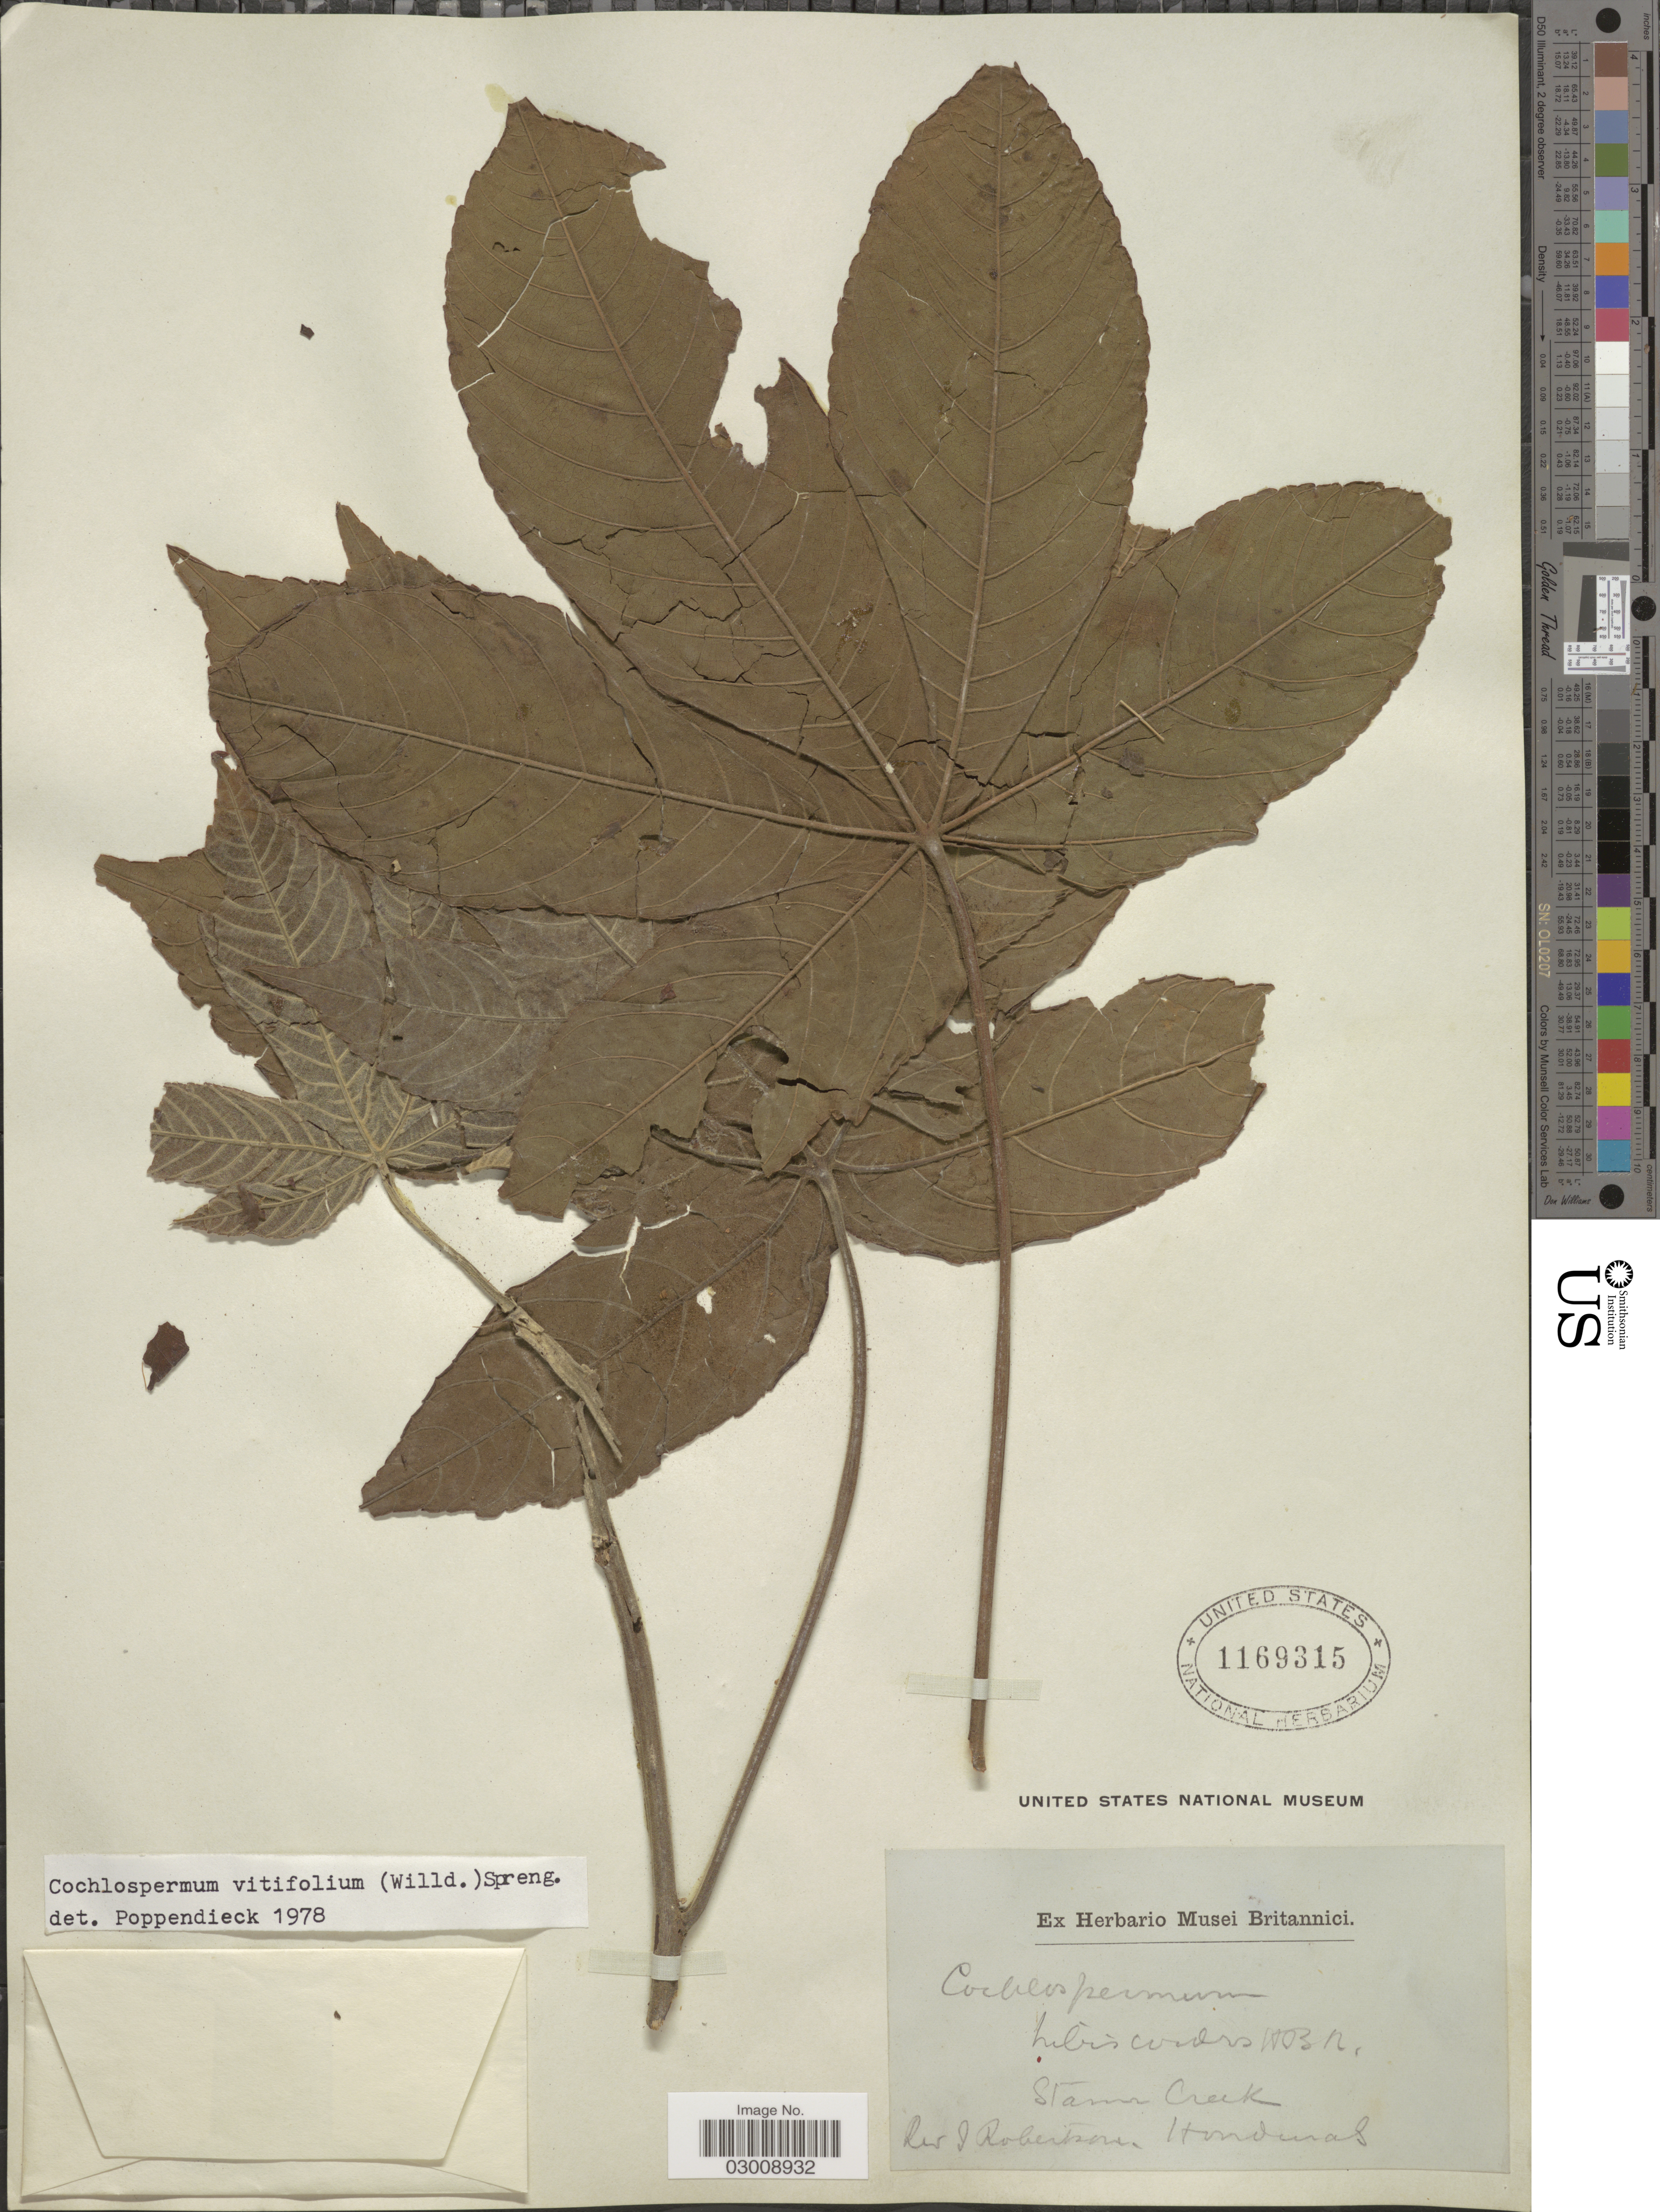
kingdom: Plantae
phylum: Tracheophyta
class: Magnoliopsida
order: Malvales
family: Cochlospermaceae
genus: Cochlospermum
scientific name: Cochlospermum vitifolium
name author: (Willd.) Spreng.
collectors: R. Robertson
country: Honduras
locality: Stann Creek.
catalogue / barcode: US 1169315